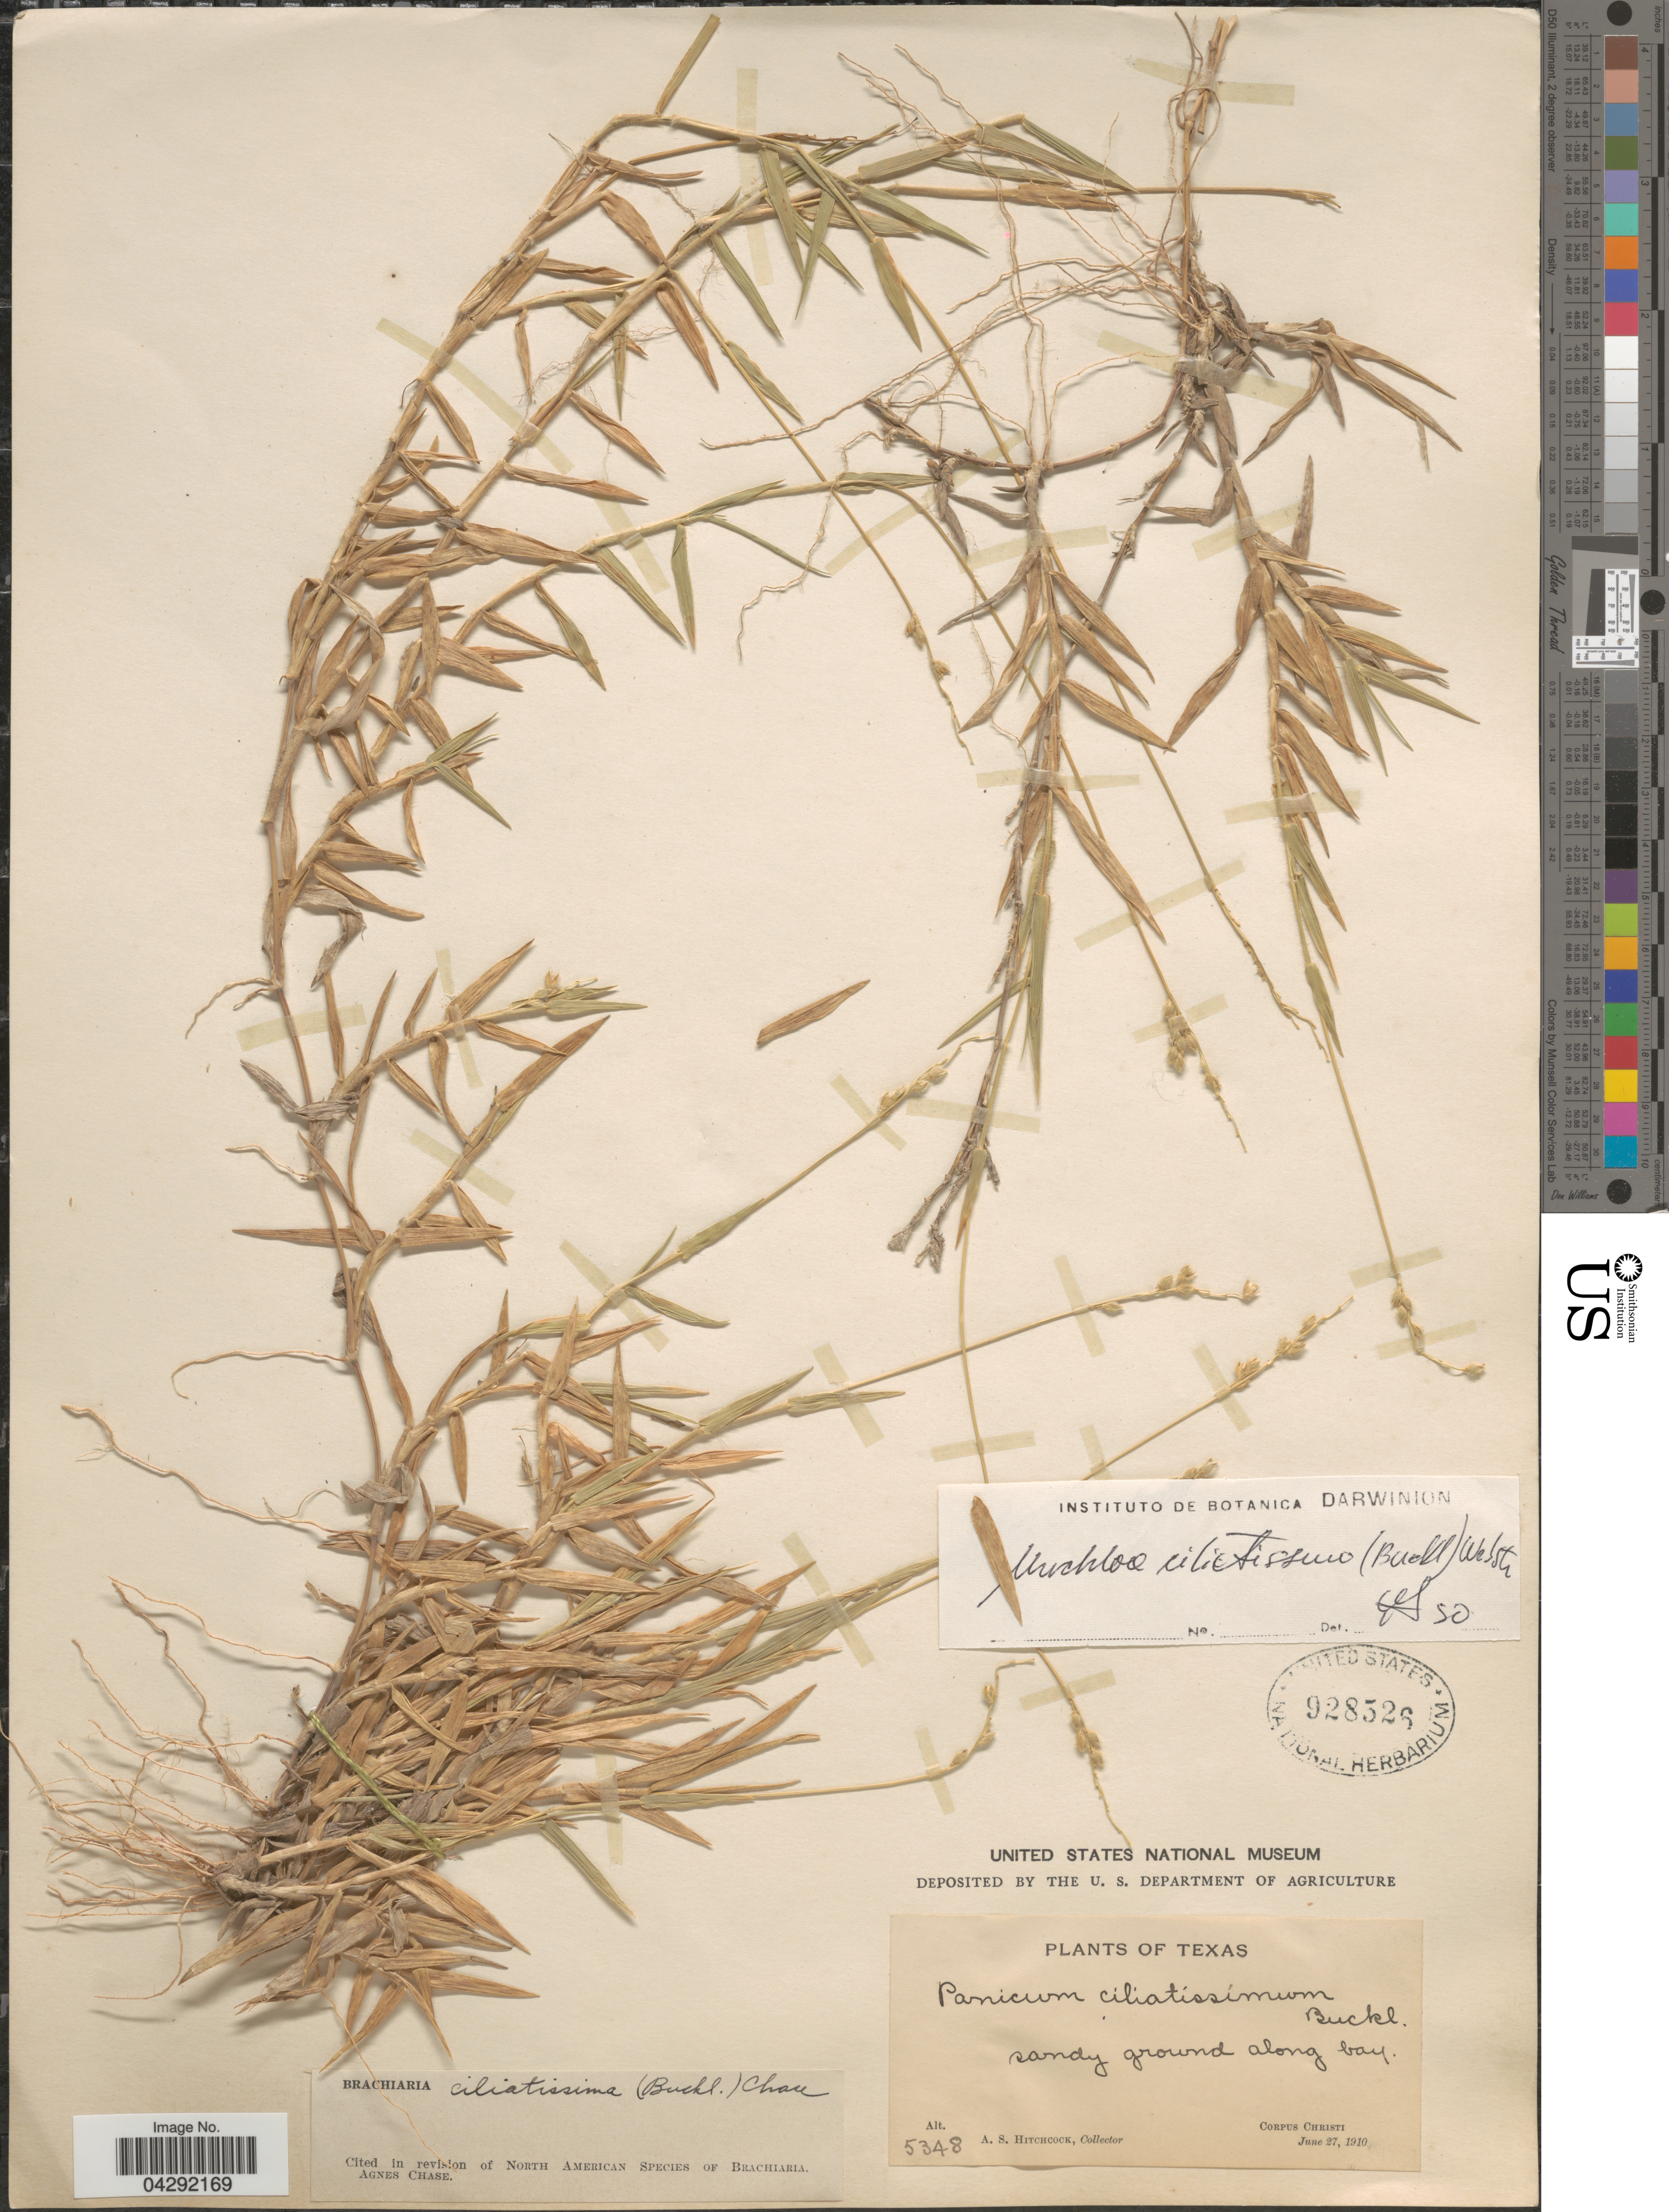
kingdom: Plantae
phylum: Tracheophyta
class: Liliopsida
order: Poales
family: Poaceae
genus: Urochloa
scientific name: Urochloa ciliatissima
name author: (Buckley) R.D. Webster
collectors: A. S. Hitchcock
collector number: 5348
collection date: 1910-06-24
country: United States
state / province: Texas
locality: Sandy ground along bay. Corpus Christi.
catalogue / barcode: US 928326